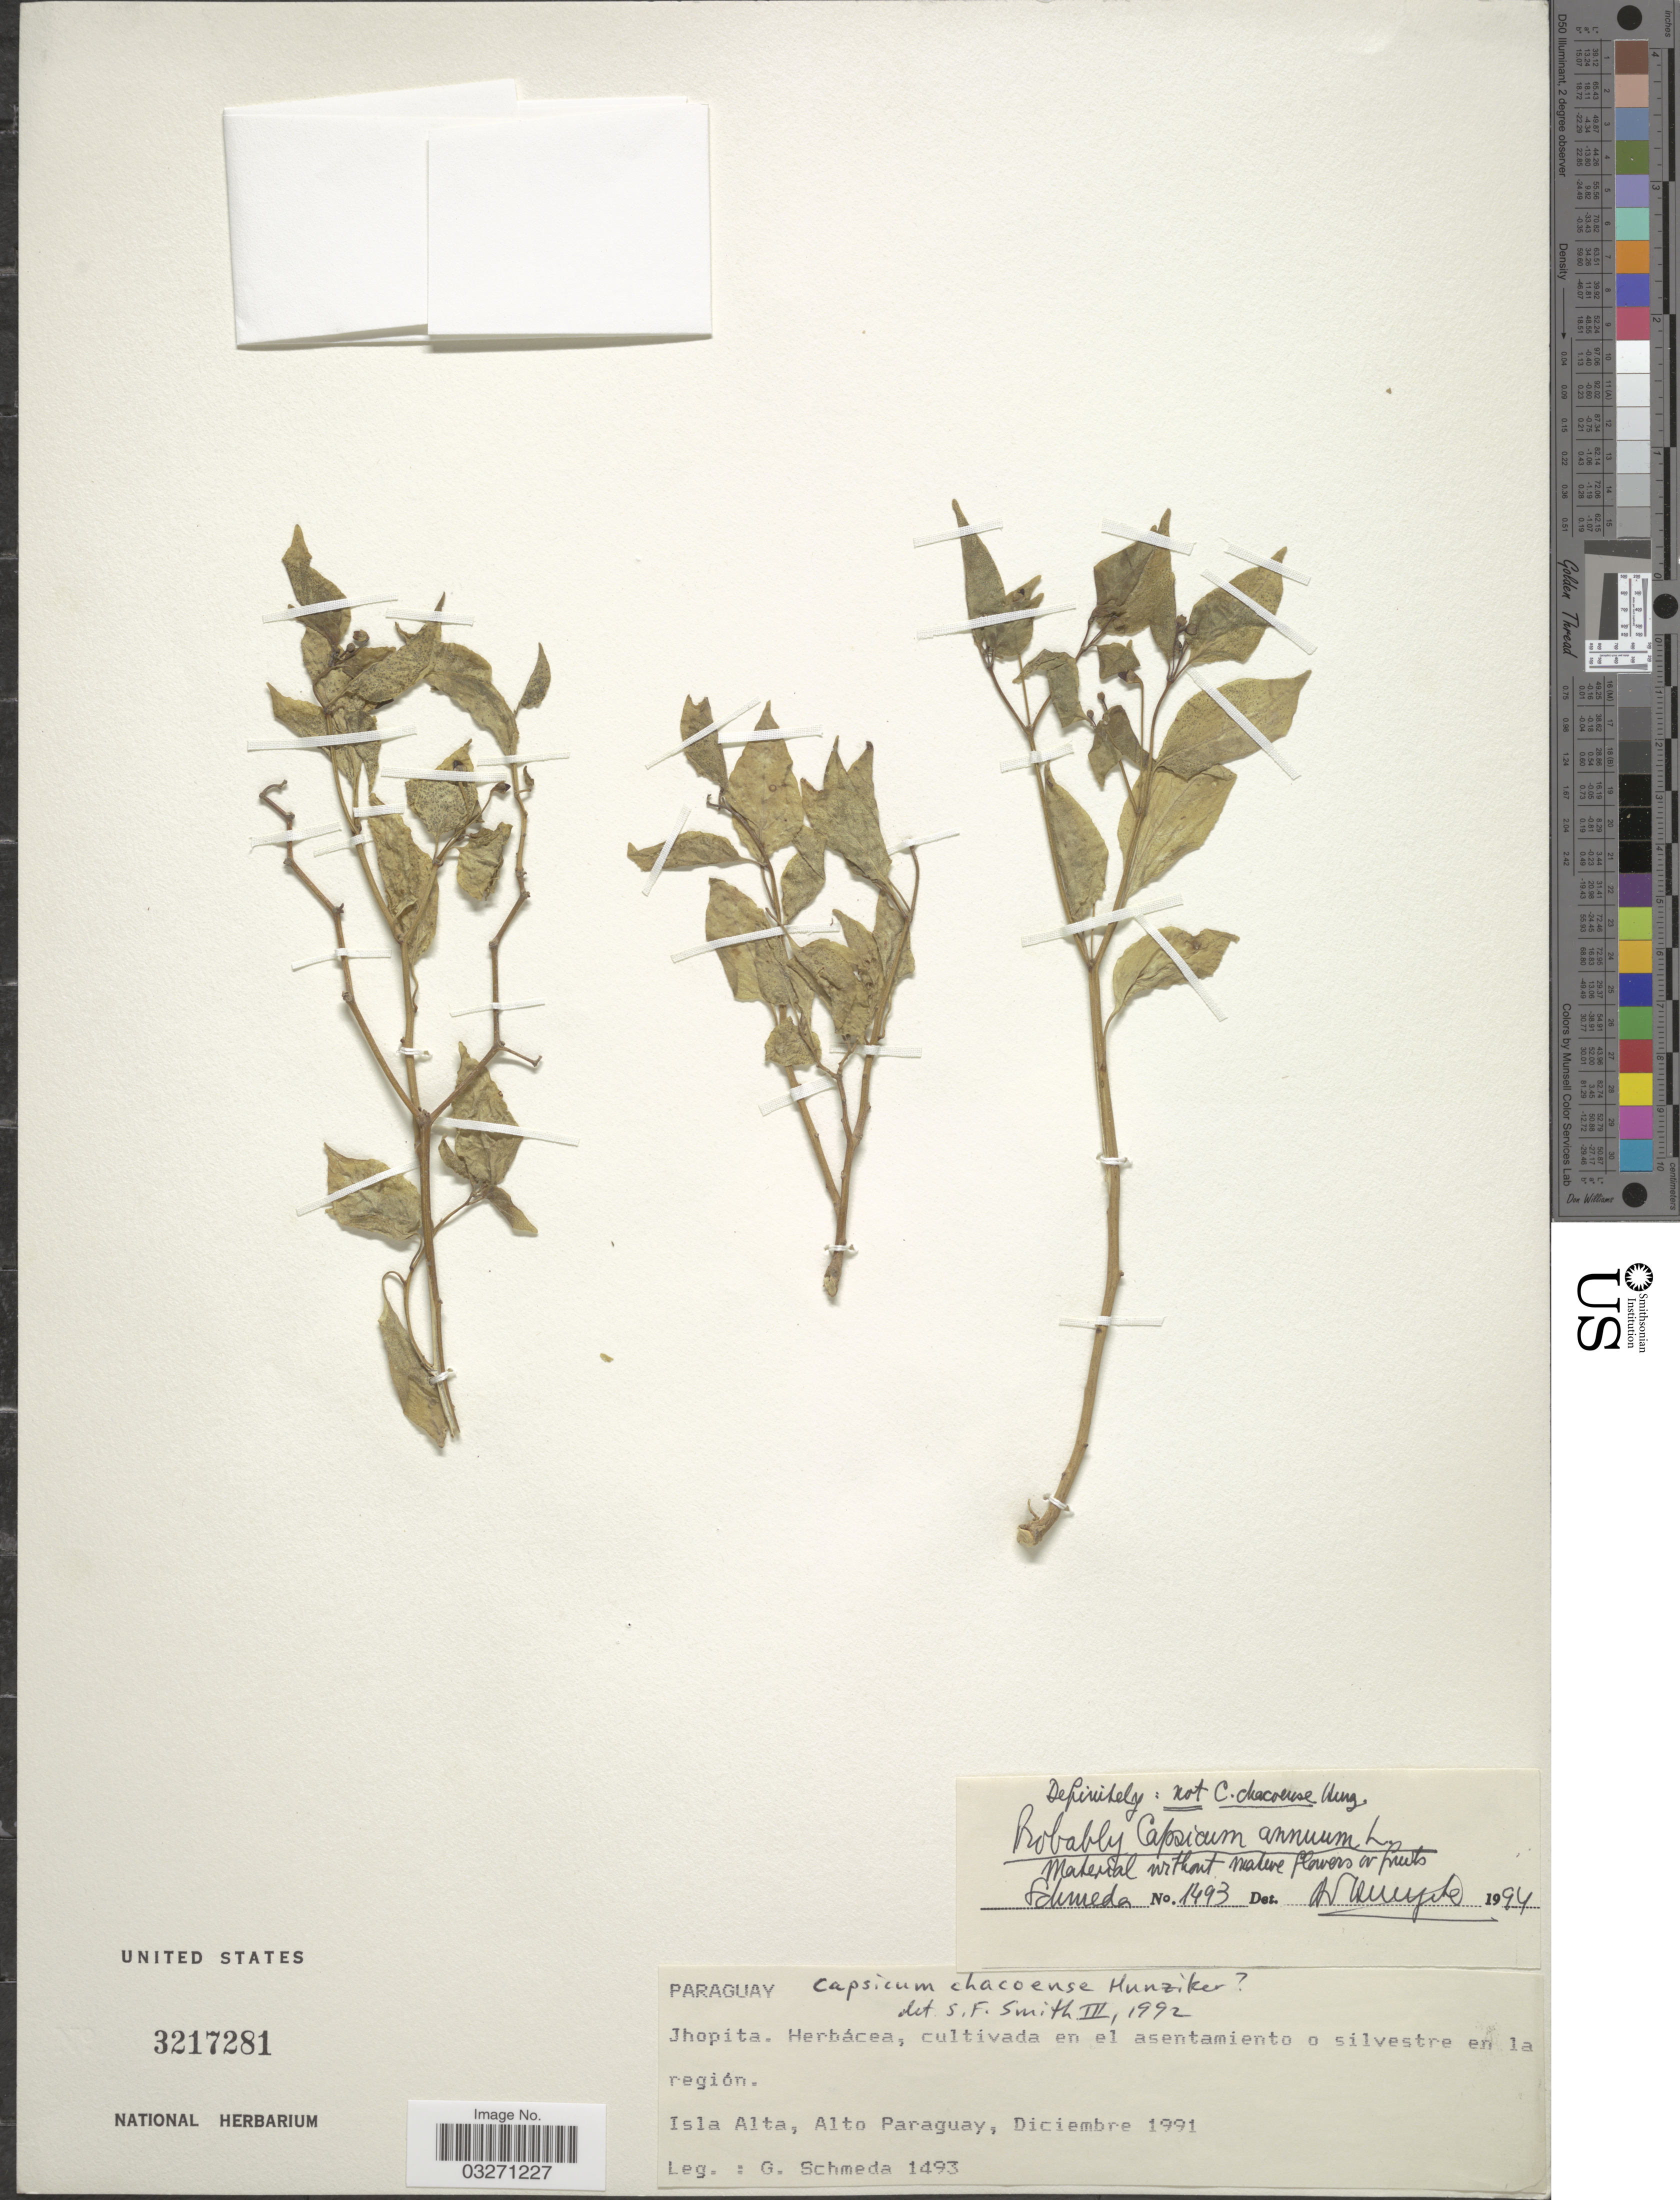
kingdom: Plantae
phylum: Tracheophyta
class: Magnoliopsida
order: Solanales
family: Solanaceae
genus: Capsicum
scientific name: Capsicum annuum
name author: L.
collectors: G. Schmeda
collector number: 1493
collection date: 1991-12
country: Paraguay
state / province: Alto Paraguay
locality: Isla Alta.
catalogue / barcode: US 3217281